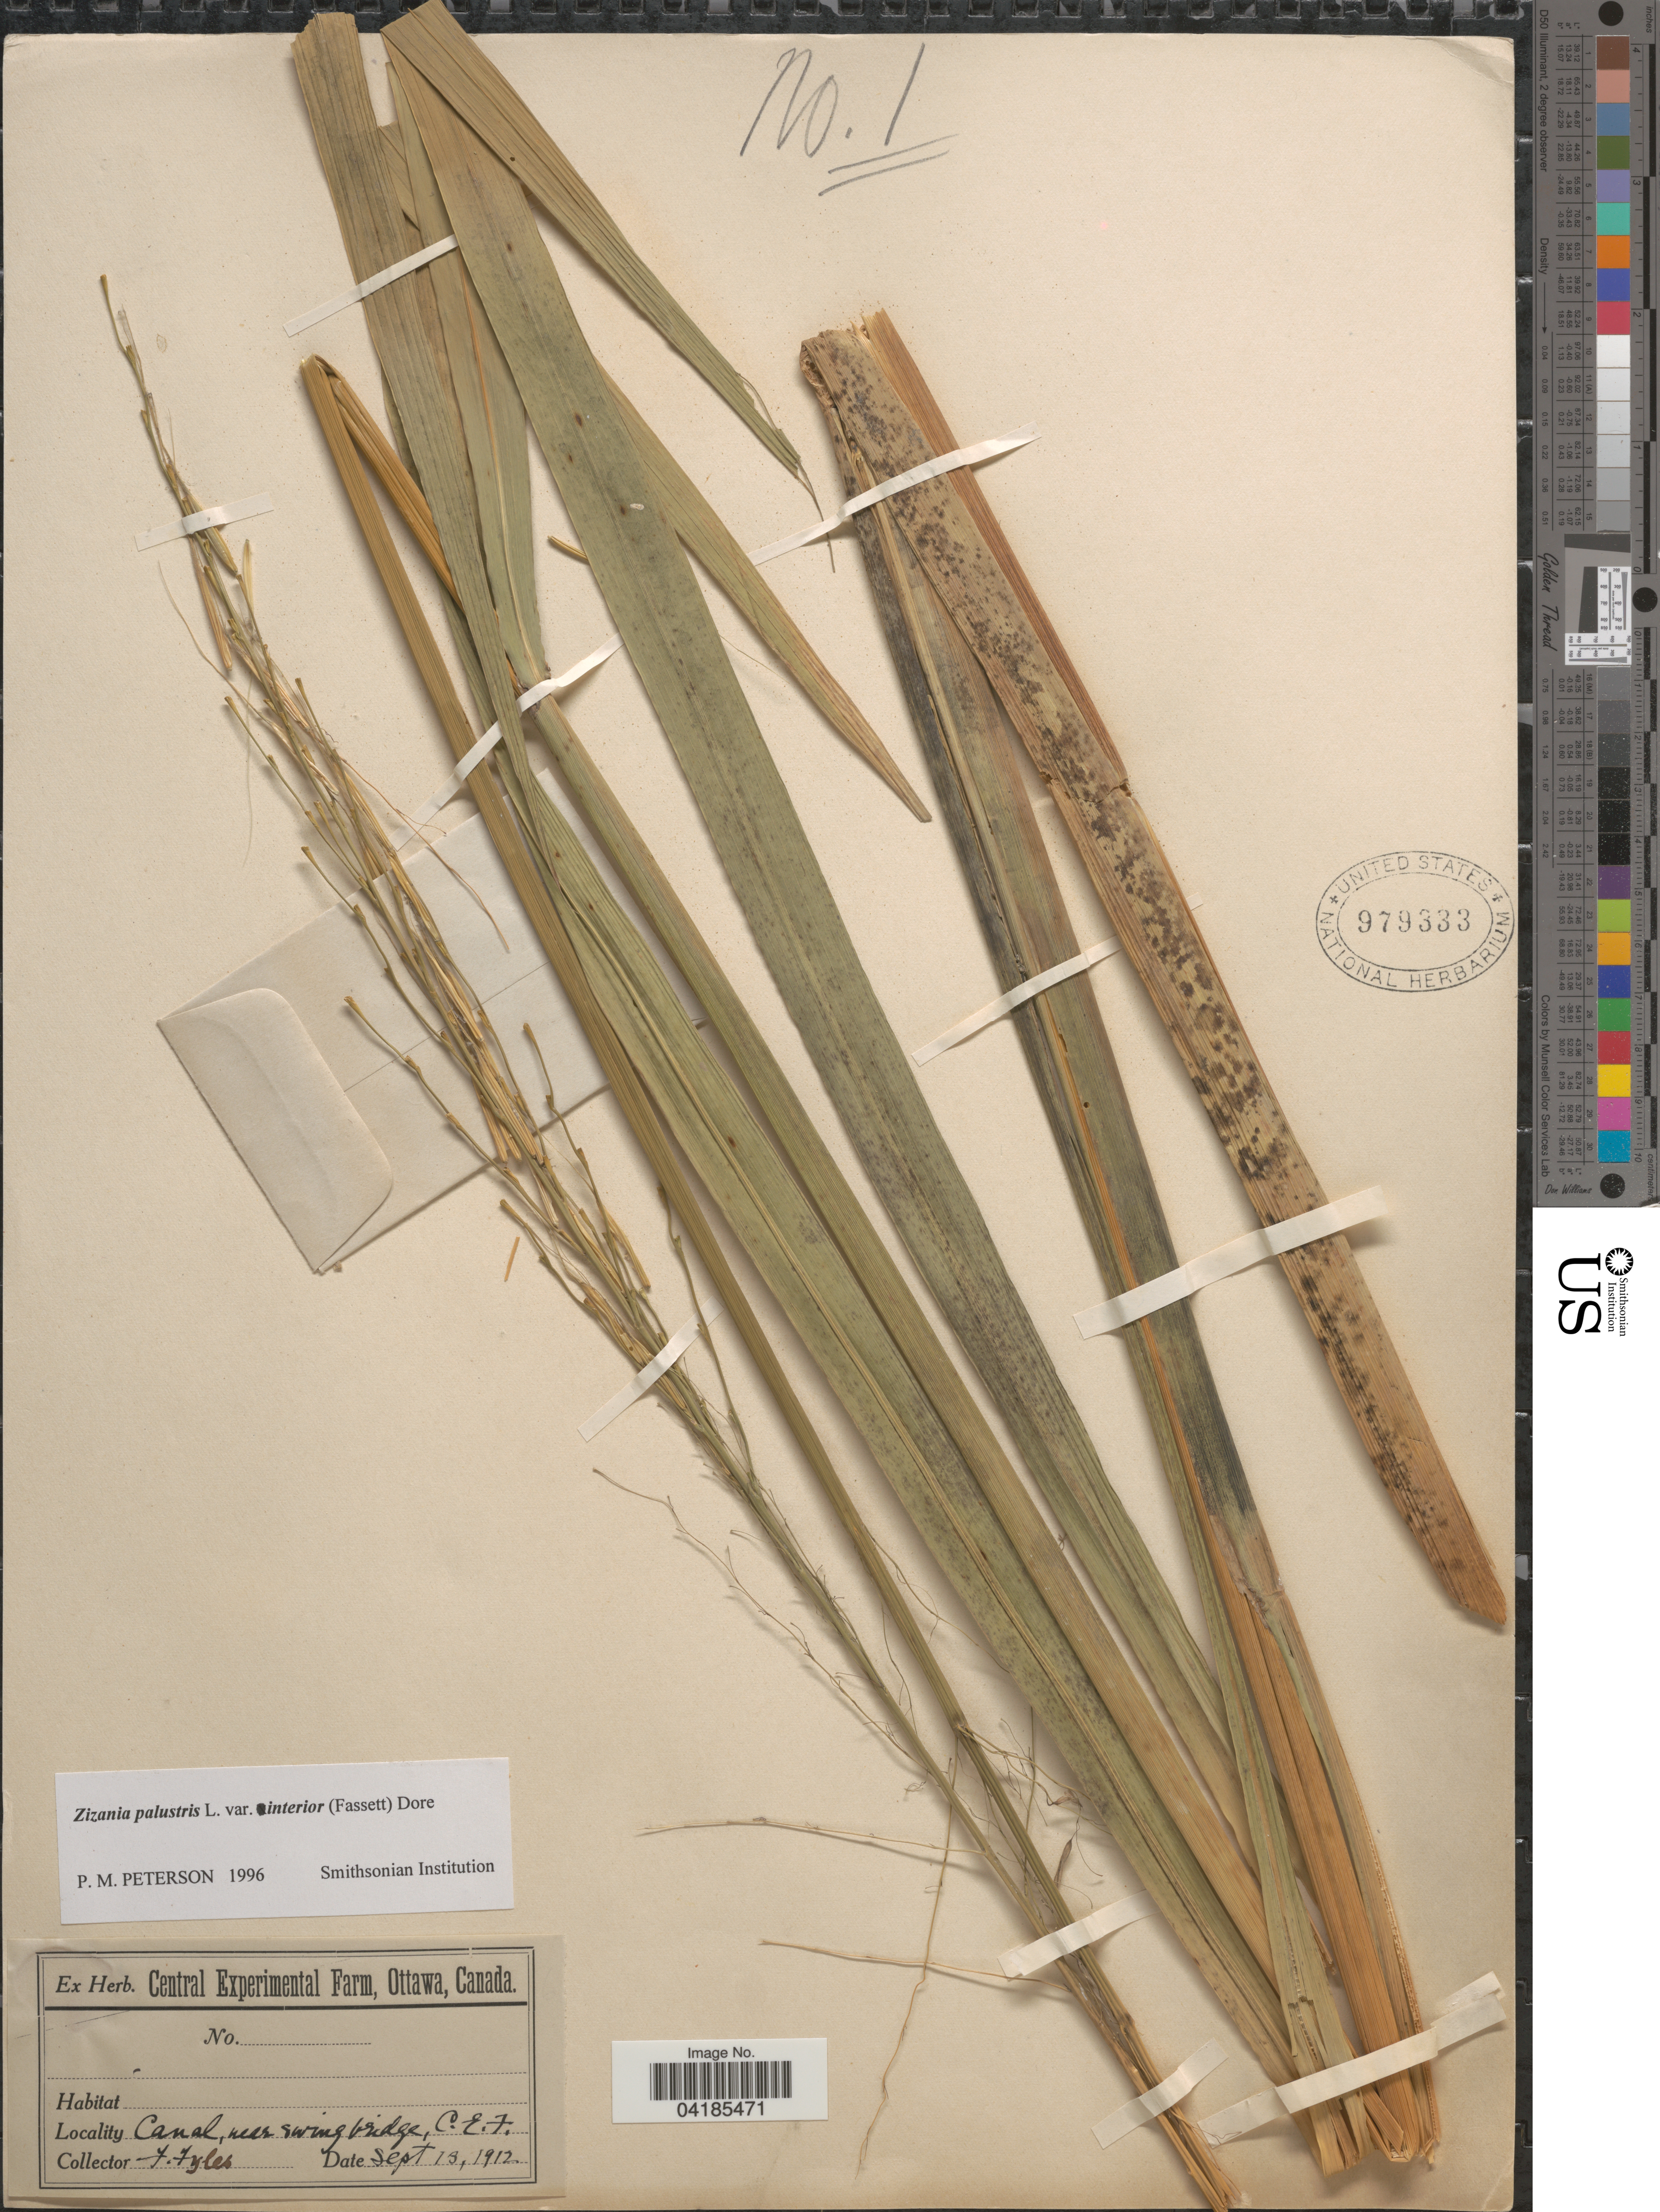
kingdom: Plantae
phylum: Tracheophyta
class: Liliopsida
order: Poales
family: Poaceae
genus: Zizania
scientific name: Zizania palustris var. interior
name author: L.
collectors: O. Kuovo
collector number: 1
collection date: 1912-09-18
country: Canada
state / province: Ontario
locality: Central Experimental Farm, Ottawa. Canal, near swing bridge, C.E.F.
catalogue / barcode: US 979333